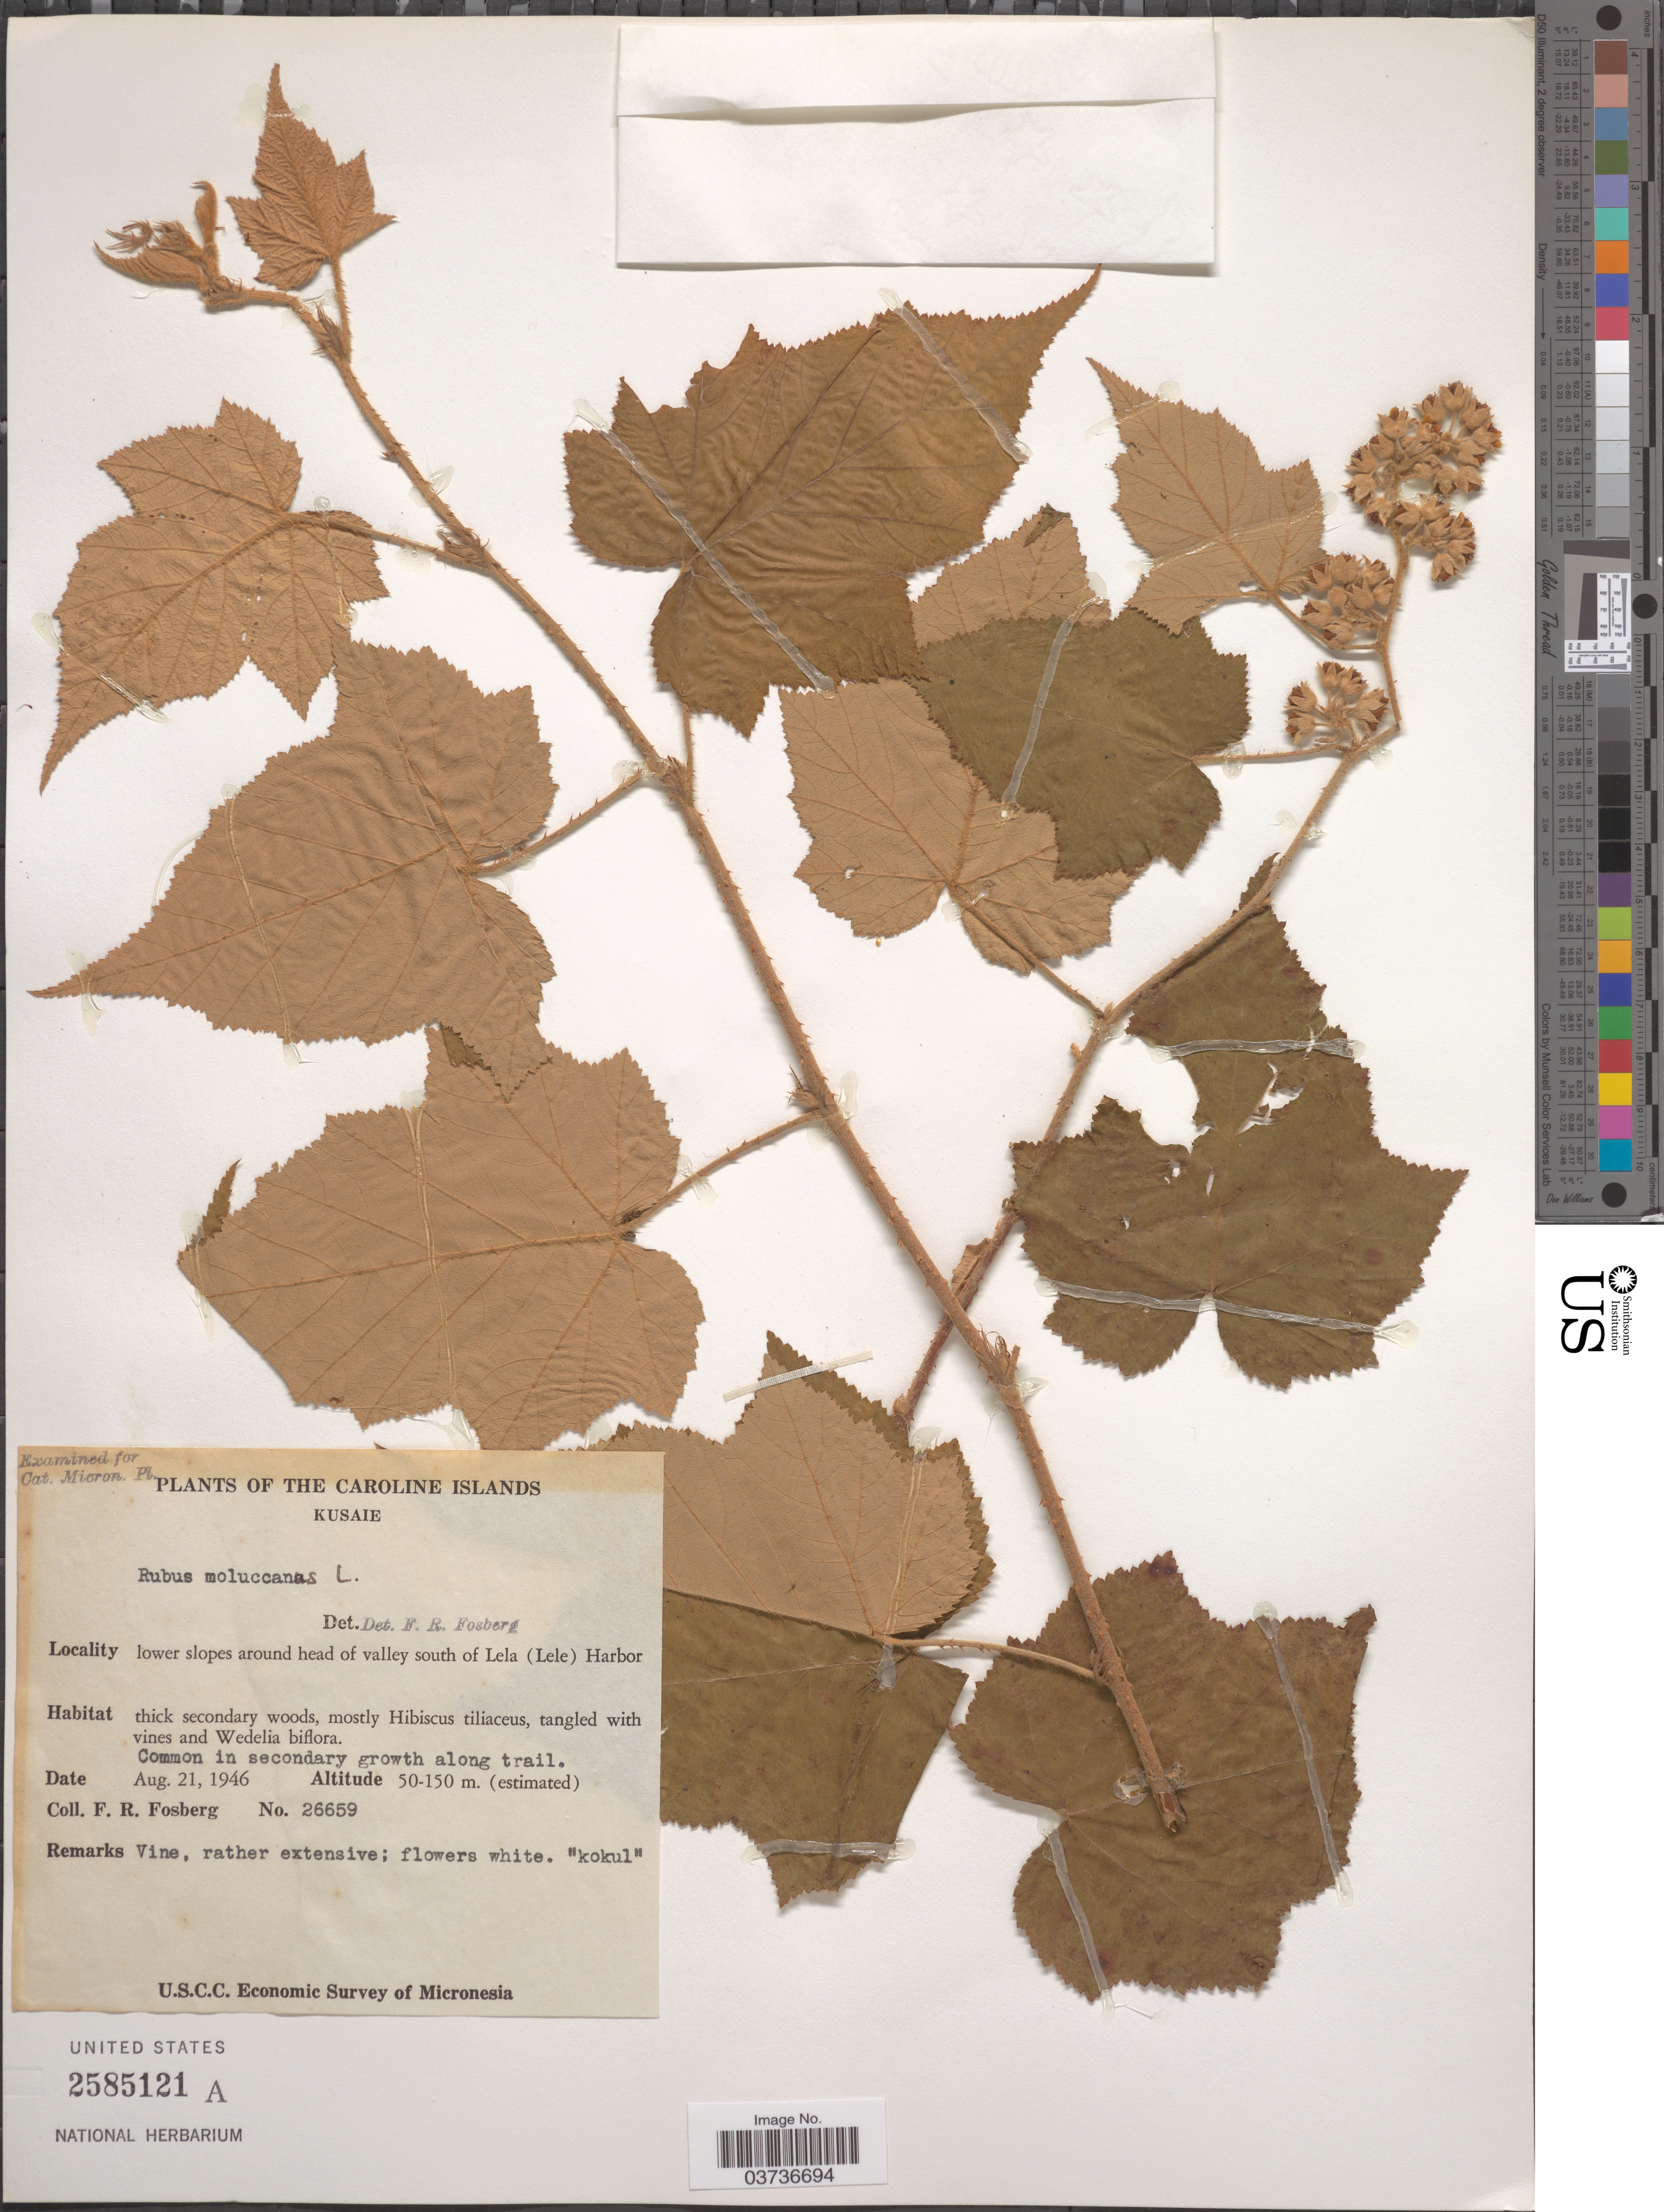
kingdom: Plantae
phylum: Tracheophyta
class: Magnoliopsida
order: Rosales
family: Rosaceae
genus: Rubus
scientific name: Rubus moluccanus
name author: L.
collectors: F. R. Fosberg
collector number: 26659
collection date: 1946-08-21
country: Micronesia, Federated States of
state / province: Kosrae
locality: Caroline Islands. Kusaie. Lower slopes around head of valley south of Lela (Lele) Harbor.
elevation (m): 50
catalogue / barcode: US 2585121A